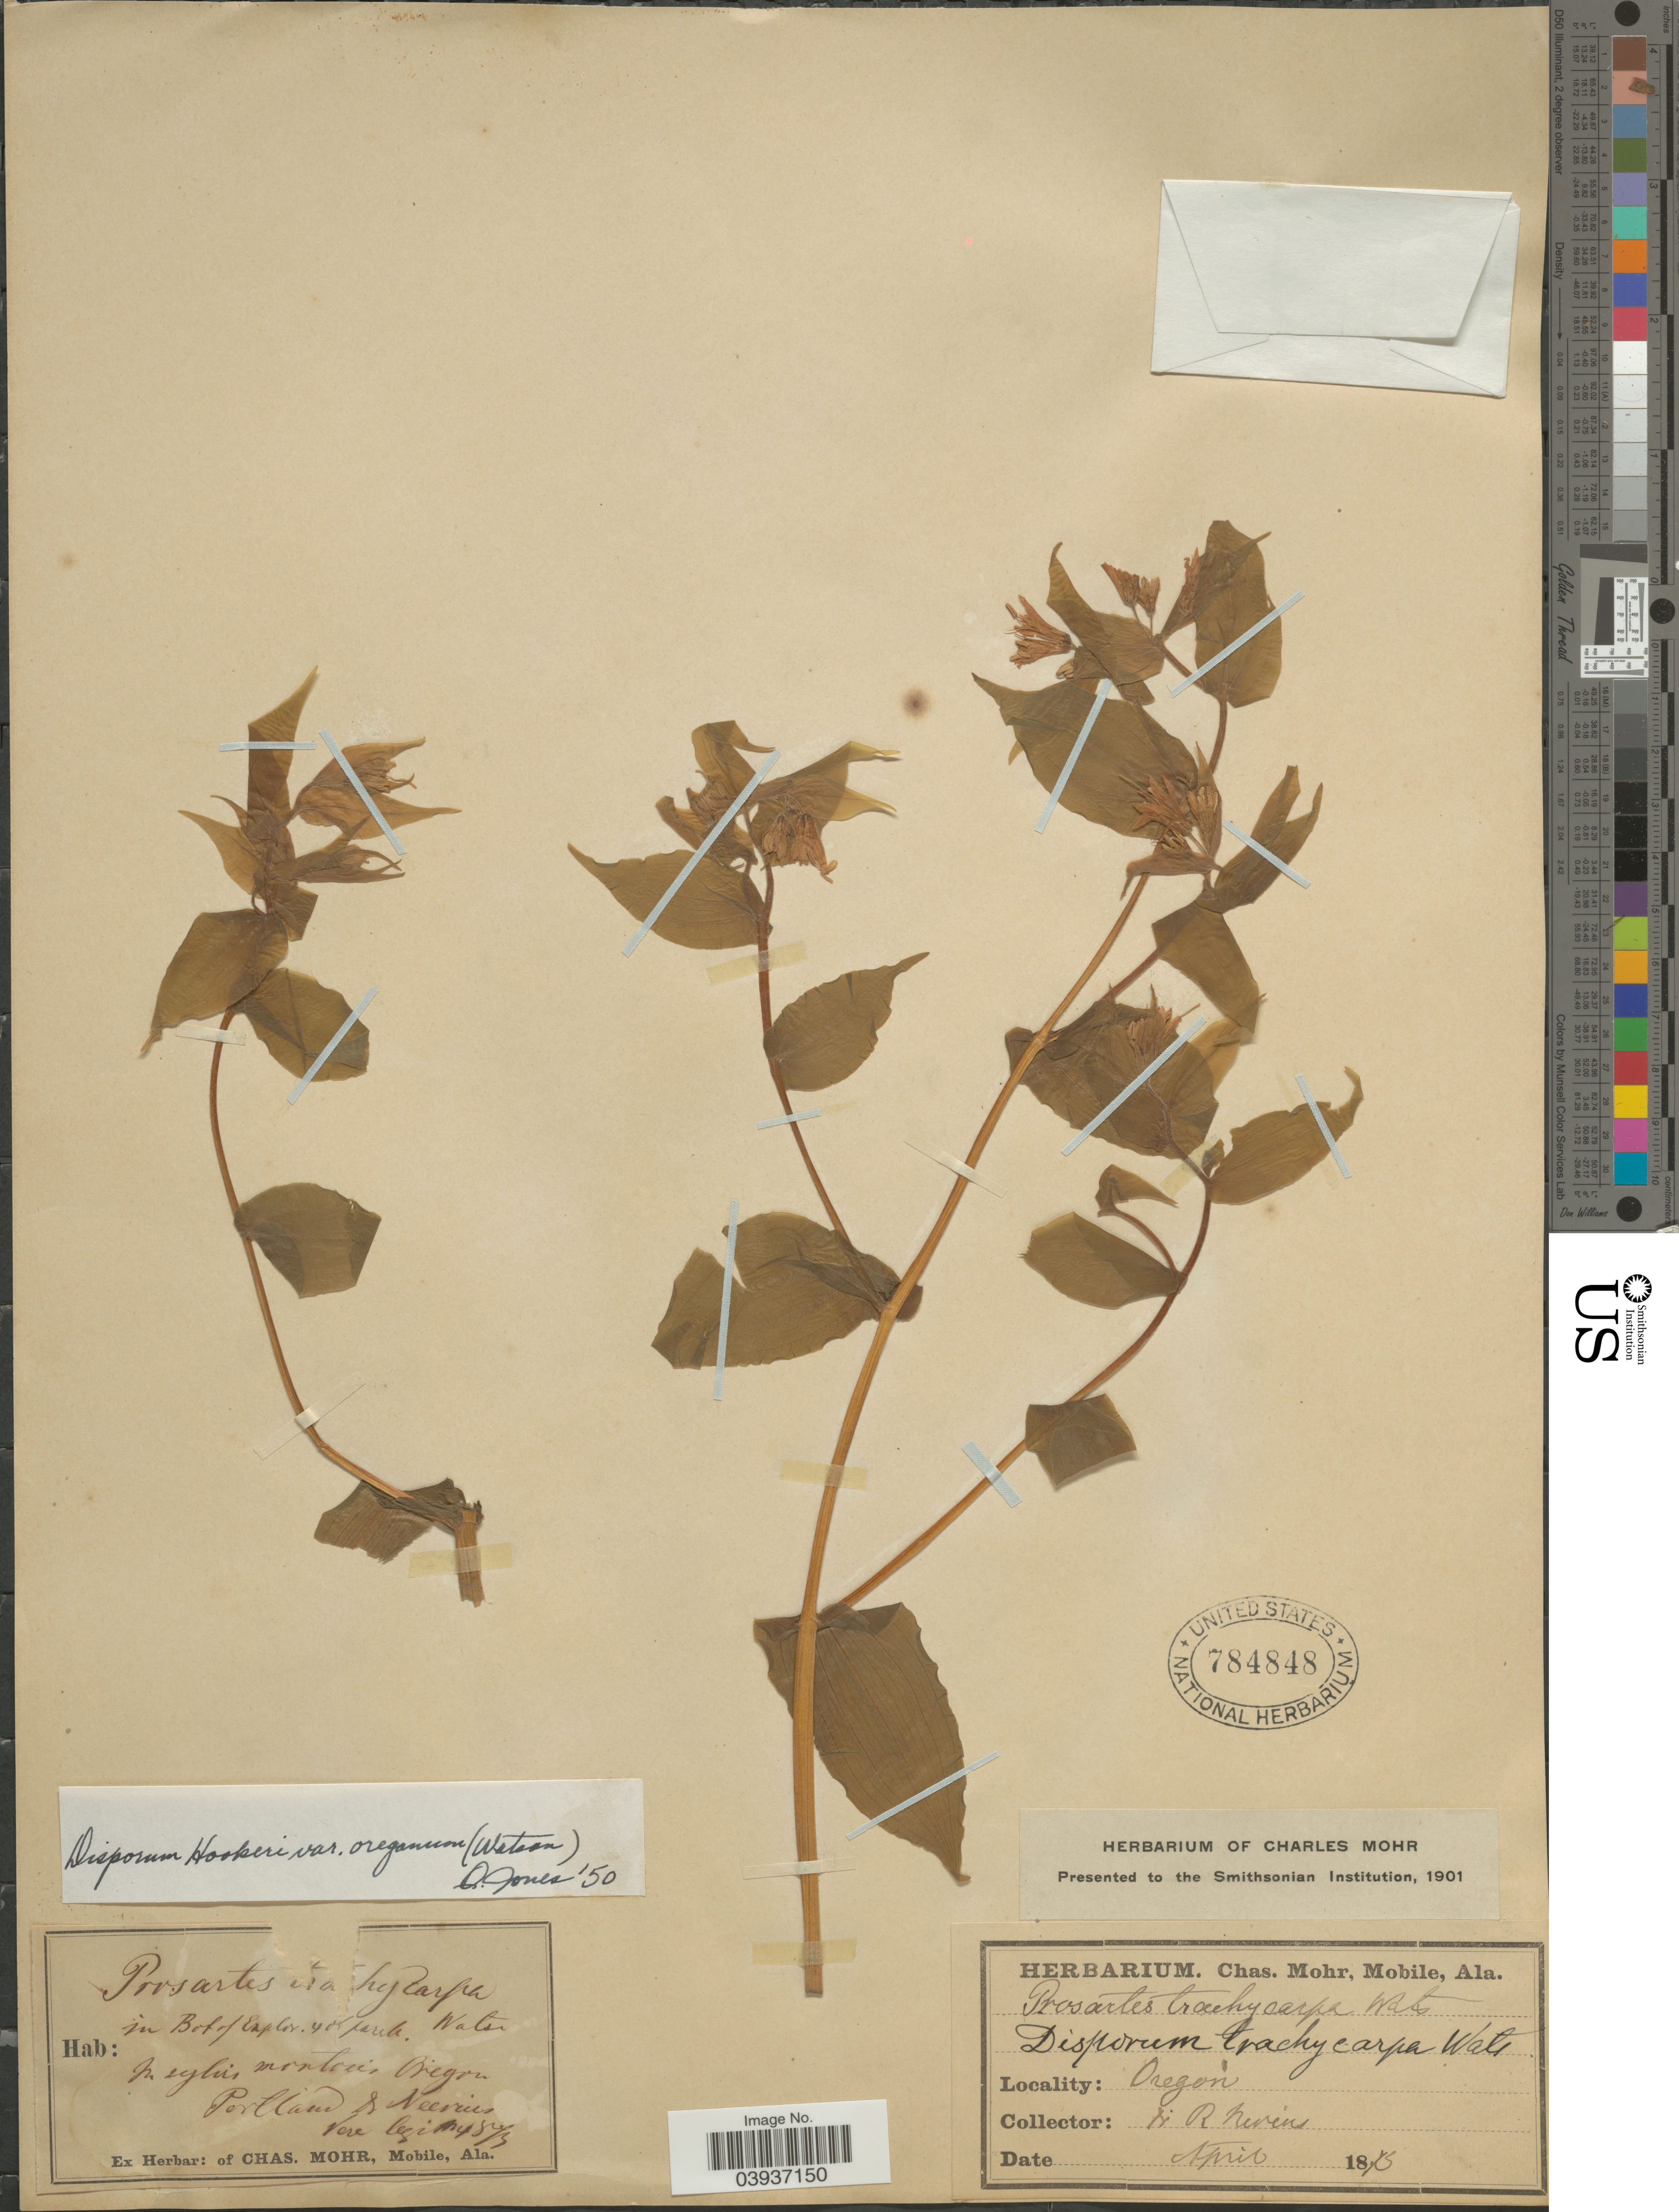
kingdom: Plantae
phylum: Tracheophyta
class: Liliopsida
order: Liliales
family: Colchicaceae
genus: Disporum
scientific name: Disporum hookeri var. oreganum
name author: (S. Watson) Q. Jones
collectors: R. Nevius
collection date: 1873-04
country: United States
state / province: Oregon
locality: Portland.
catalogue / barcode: US 784848